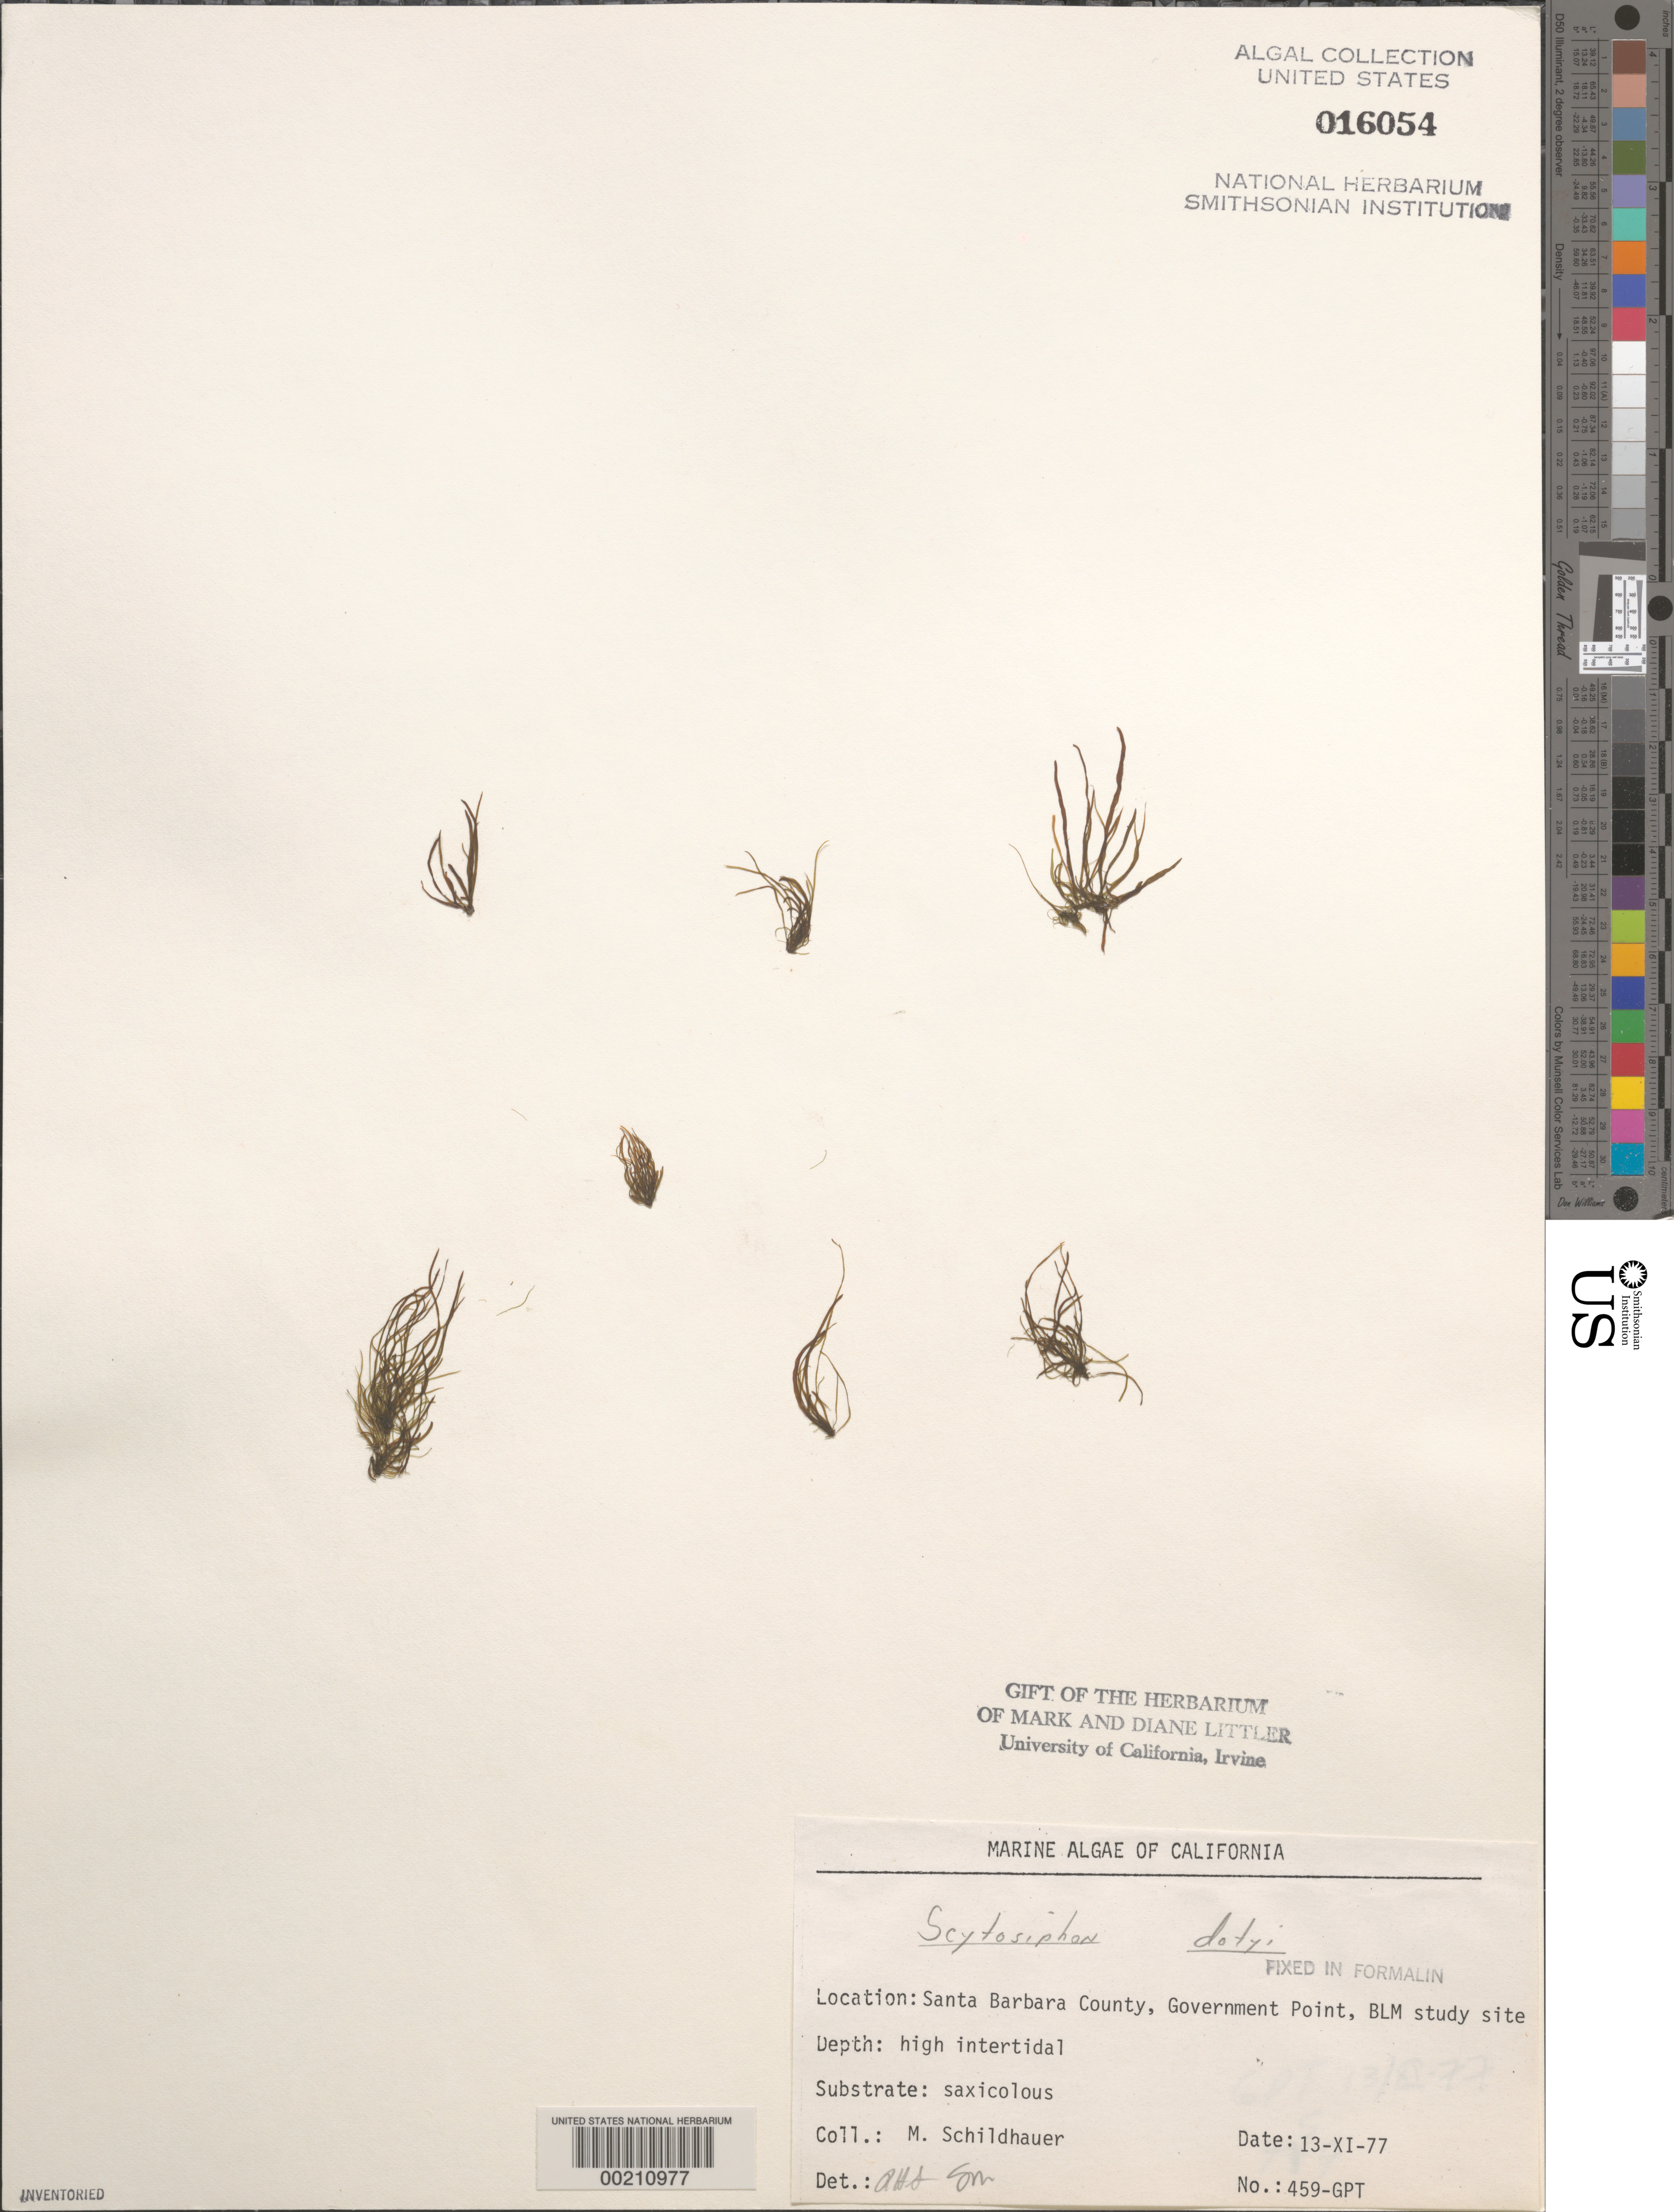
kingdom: Chromista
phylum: Ochrophyta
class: Phaeophyceae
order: Scytosiphonales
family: Scytosiphonaceae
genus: Scytosiphon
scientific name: Scytosiphon dotyi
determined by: Sims, Robert H.; Murray, S. N.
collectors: M. Schildhauer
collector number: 459-gpt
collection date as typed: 13 Nov 1977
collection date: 1977-11-13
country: United States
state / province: California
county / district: Santa Barbara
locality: Government Point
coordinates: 34 26'31"N, 120 24'06"W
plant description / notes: BLM-SOCALBIGHT Rocky Intertidal Survey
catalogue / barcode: US 16054